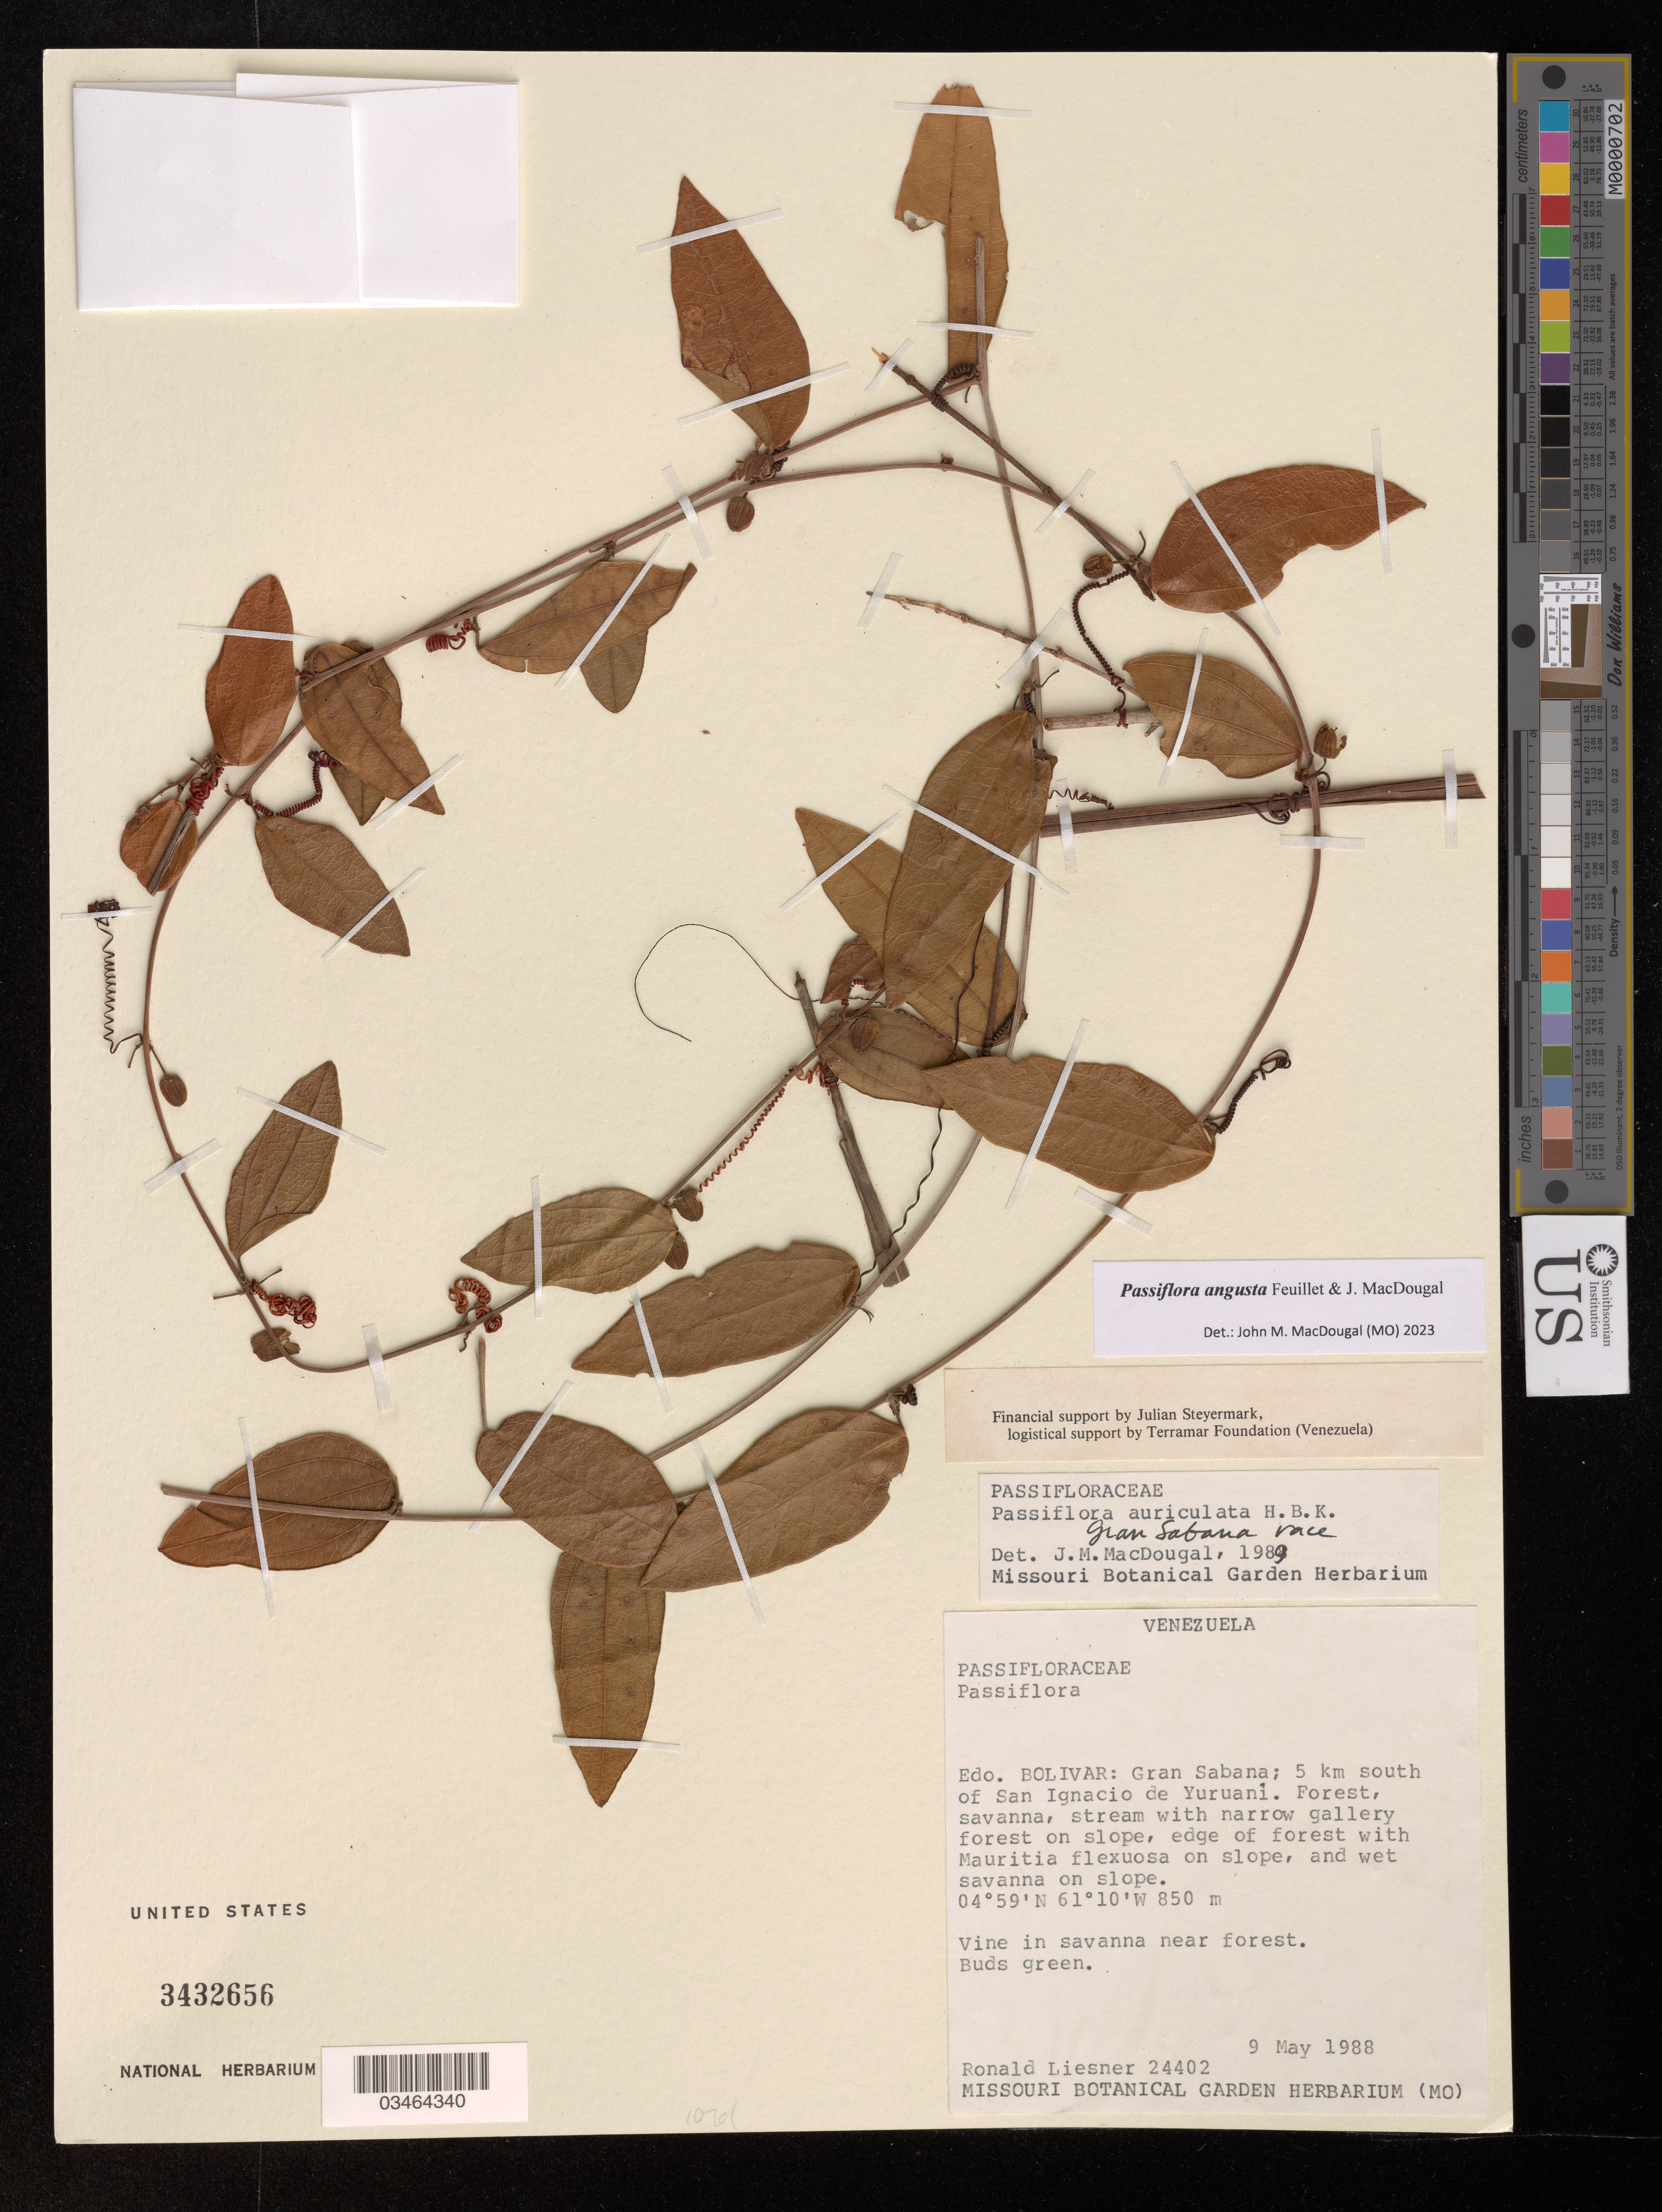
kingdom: Plantae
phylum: Tracheophyta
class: Magnoliopsida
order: Malpighiales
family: Passifloraceae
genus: Passiflora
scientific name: Passiflora angusta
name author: Feuillet & J.M. MacDougal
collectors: R. L. Liesner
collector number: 24402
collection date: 1988-05-09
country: Venezuela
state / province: Bolivar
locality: Gran Sabana; 5 km south of San Ignacio de Yuruani.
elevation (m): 850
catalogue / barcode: US 3432656